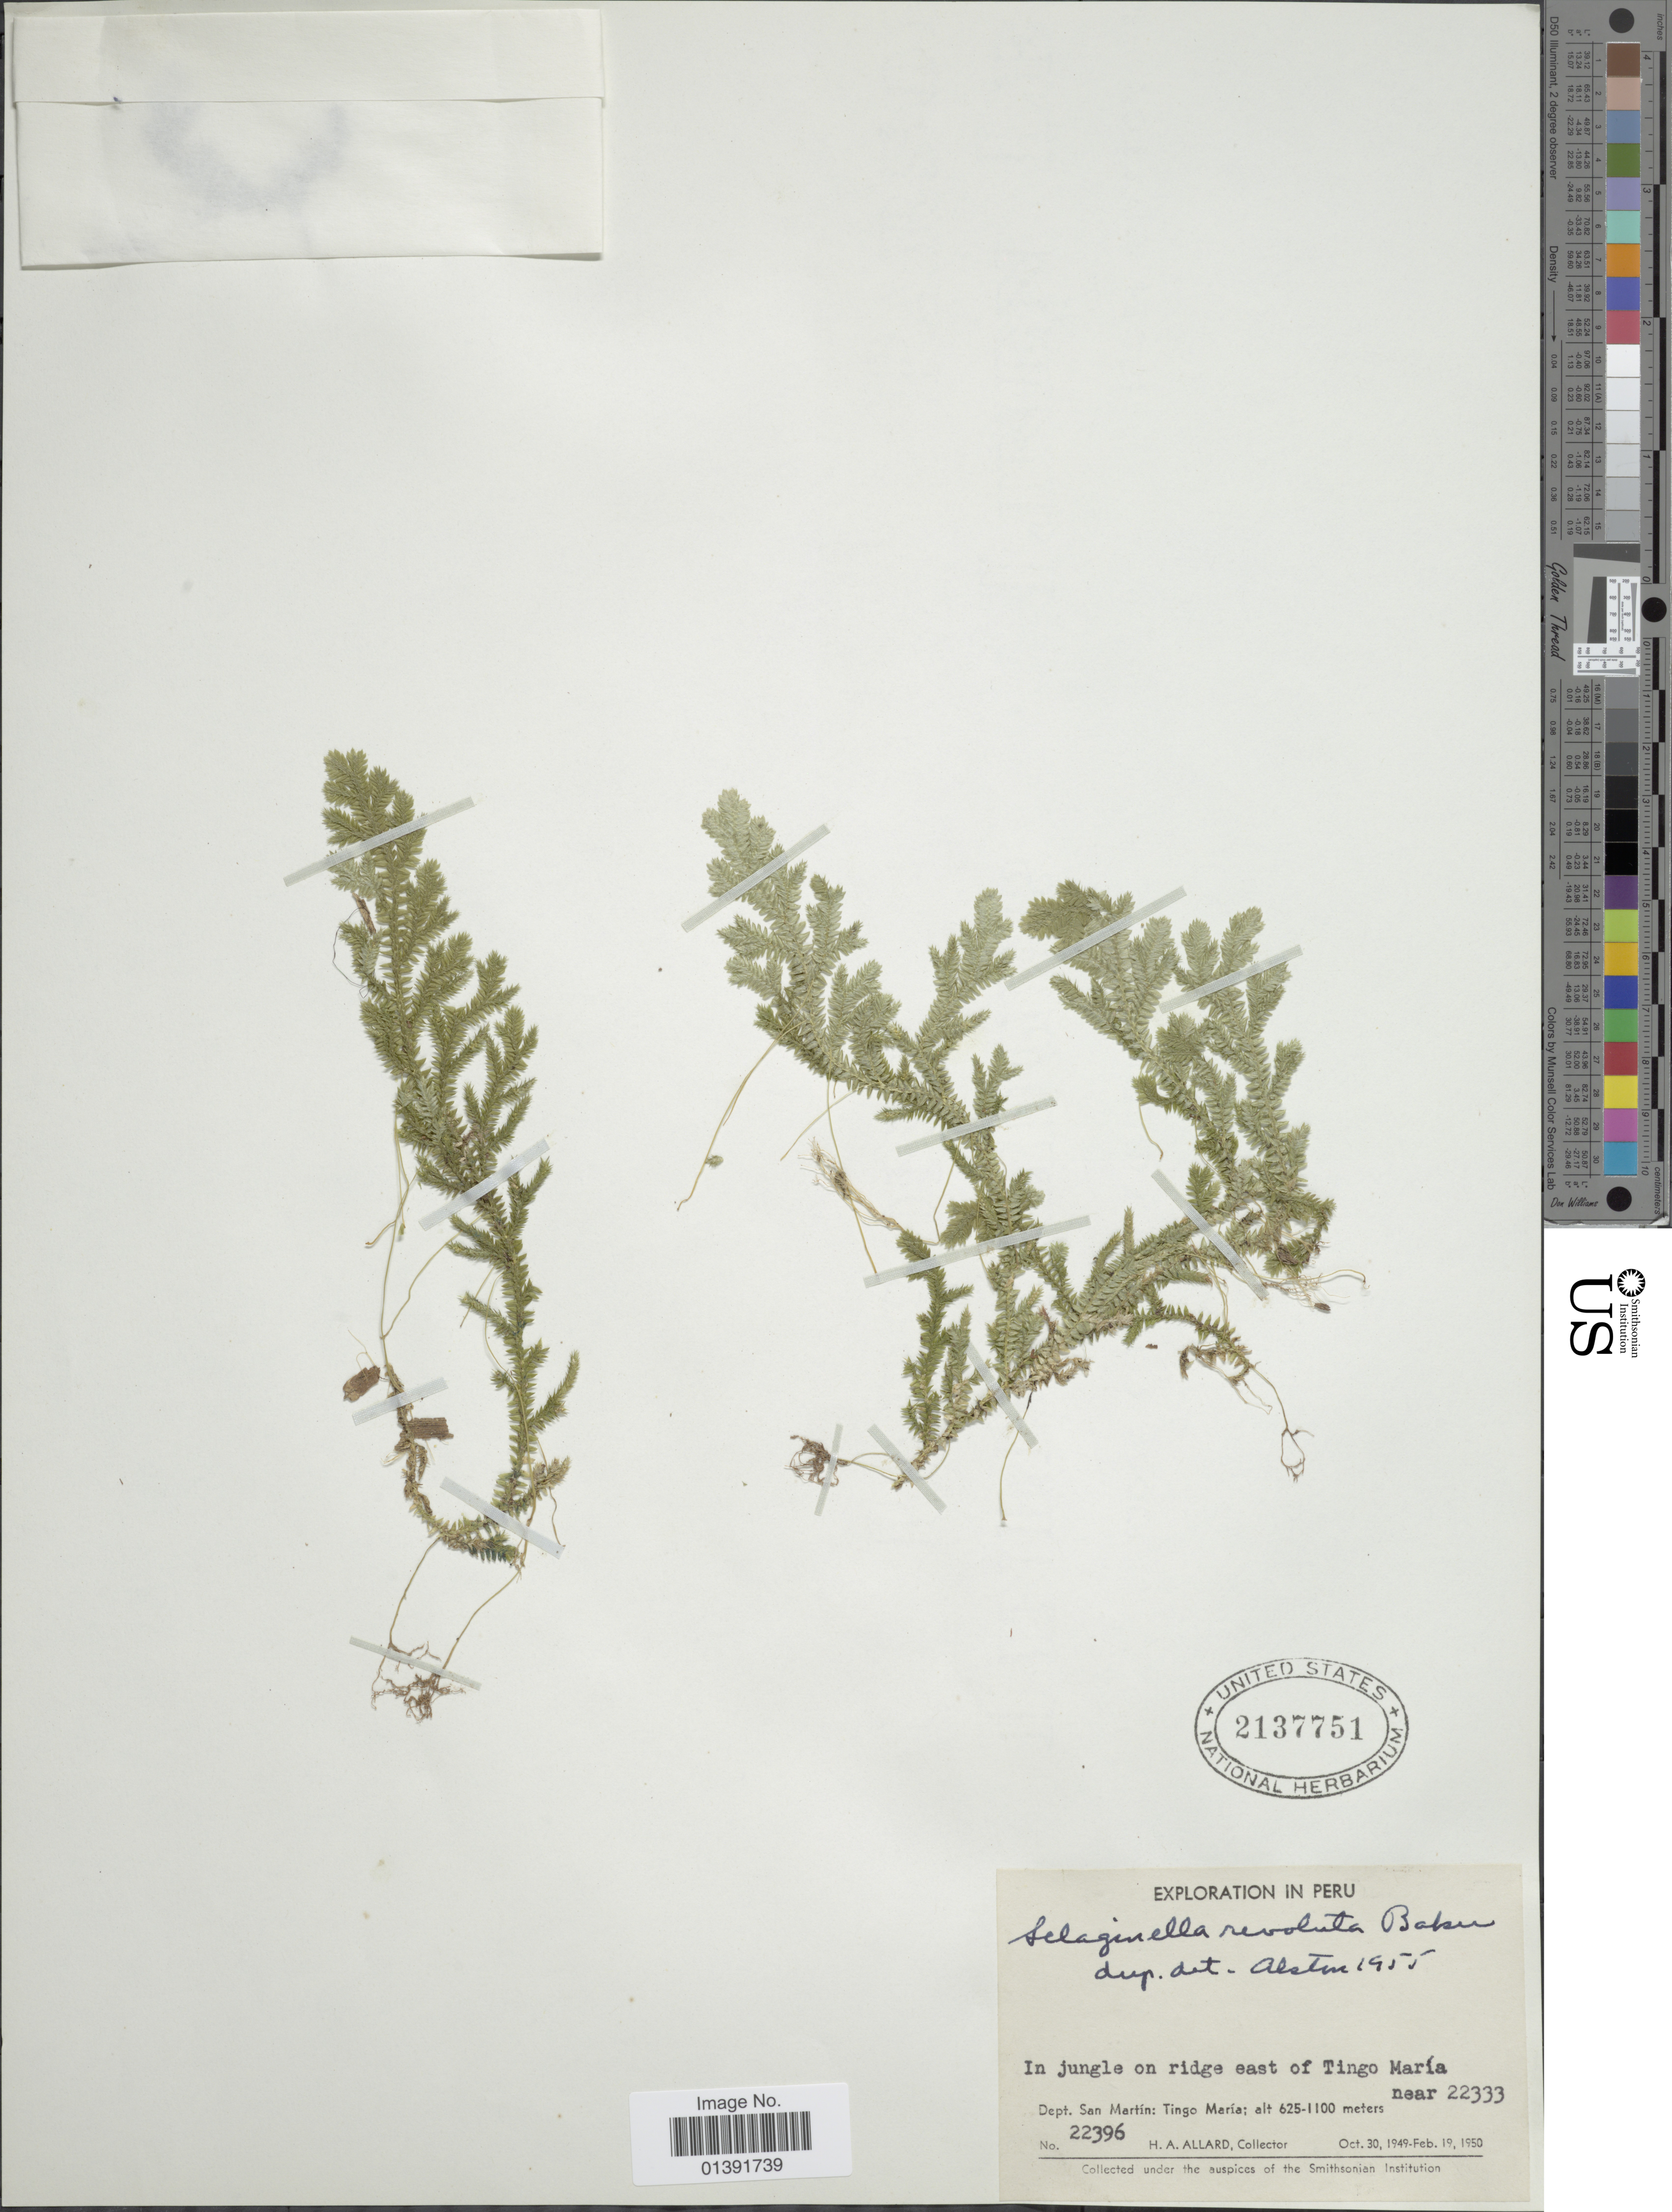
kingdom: Plantae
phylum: Tracheophyta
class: Lycopodiopsida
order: Selaginellales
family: Selaginellaceae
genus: Selaginella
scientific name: Selaginella revoluta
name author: Baker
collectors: H. A. Allard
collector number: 22396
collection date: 1949-10-30/1950-02-19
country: Peru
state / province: San Martín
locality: In jungle on ridge east of Tingo Maria near 22333, Tingo Maria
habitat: in jungle on ridge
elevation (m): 625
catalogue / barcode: US 2137751